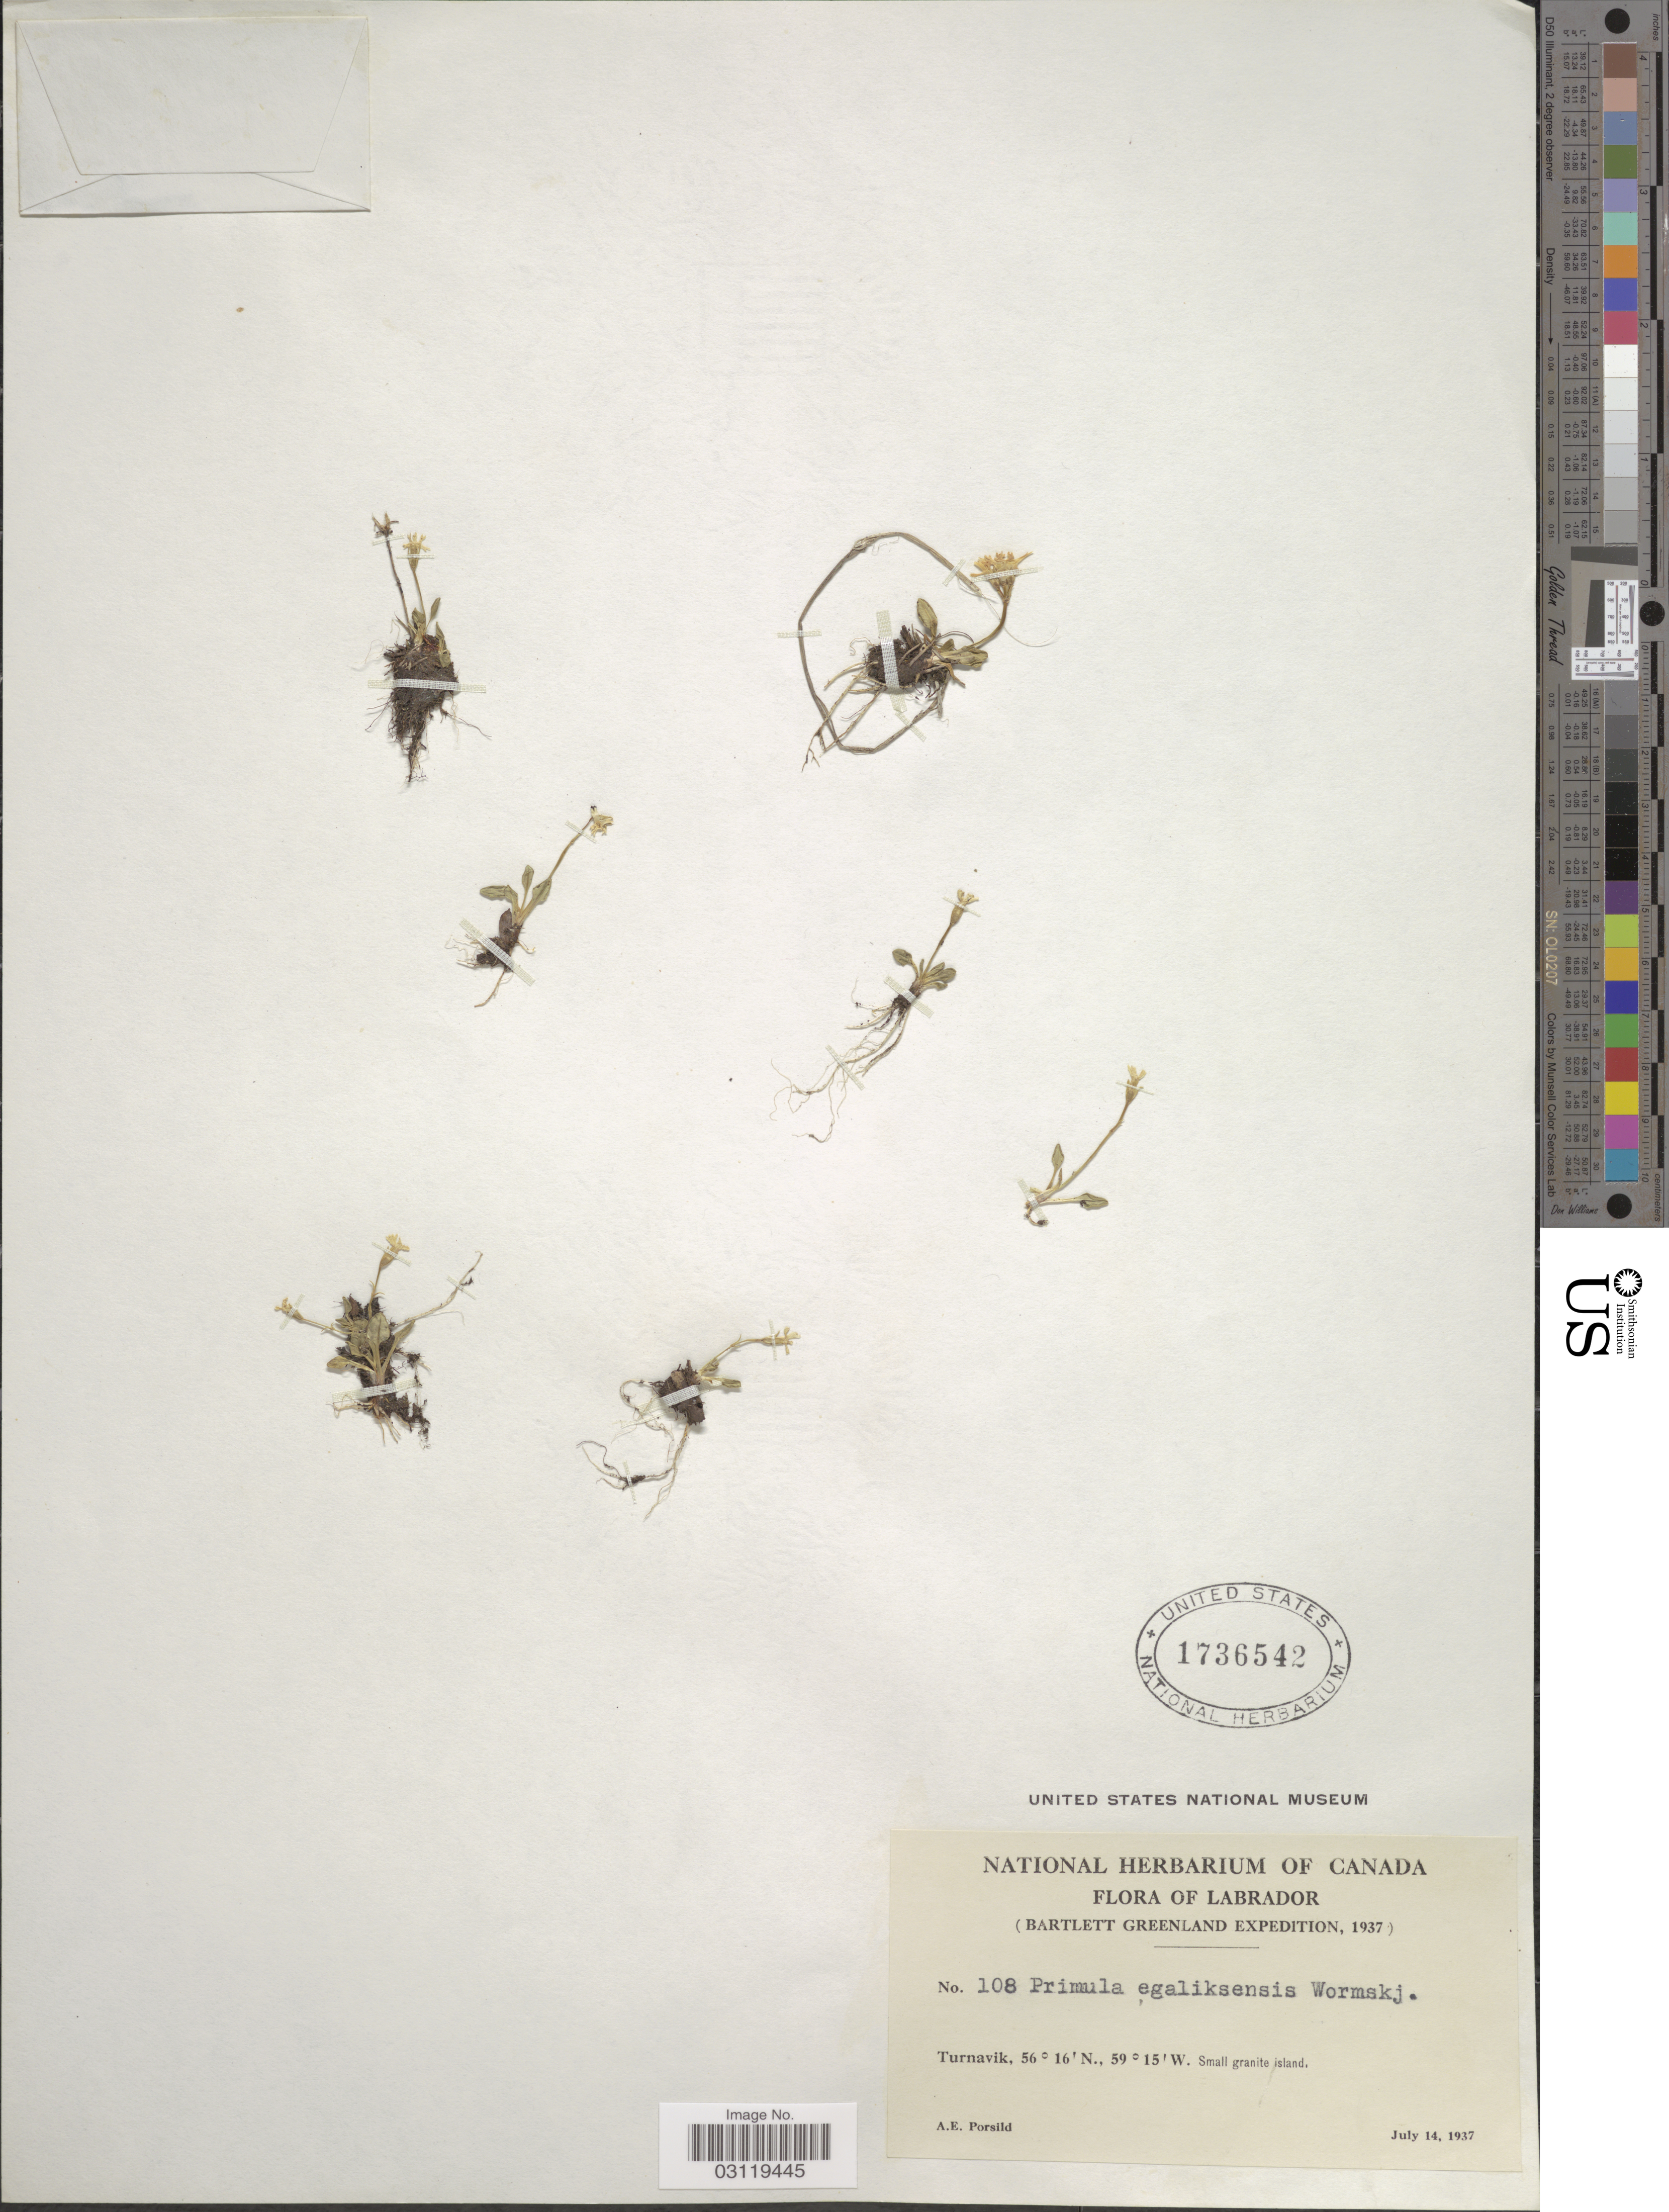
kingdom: Plantae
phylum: Tracheophyta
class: Magnoliopsida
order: Ericales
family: Primulaceae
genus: Primula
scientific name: Primula egaliksensis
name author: Wormsk.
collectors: A. E. Porsild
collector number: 108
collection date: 1937-07-14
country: Canada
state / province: Newfoundland and Labrador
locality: Labrador. Turnavik.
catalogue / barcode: US 1736542